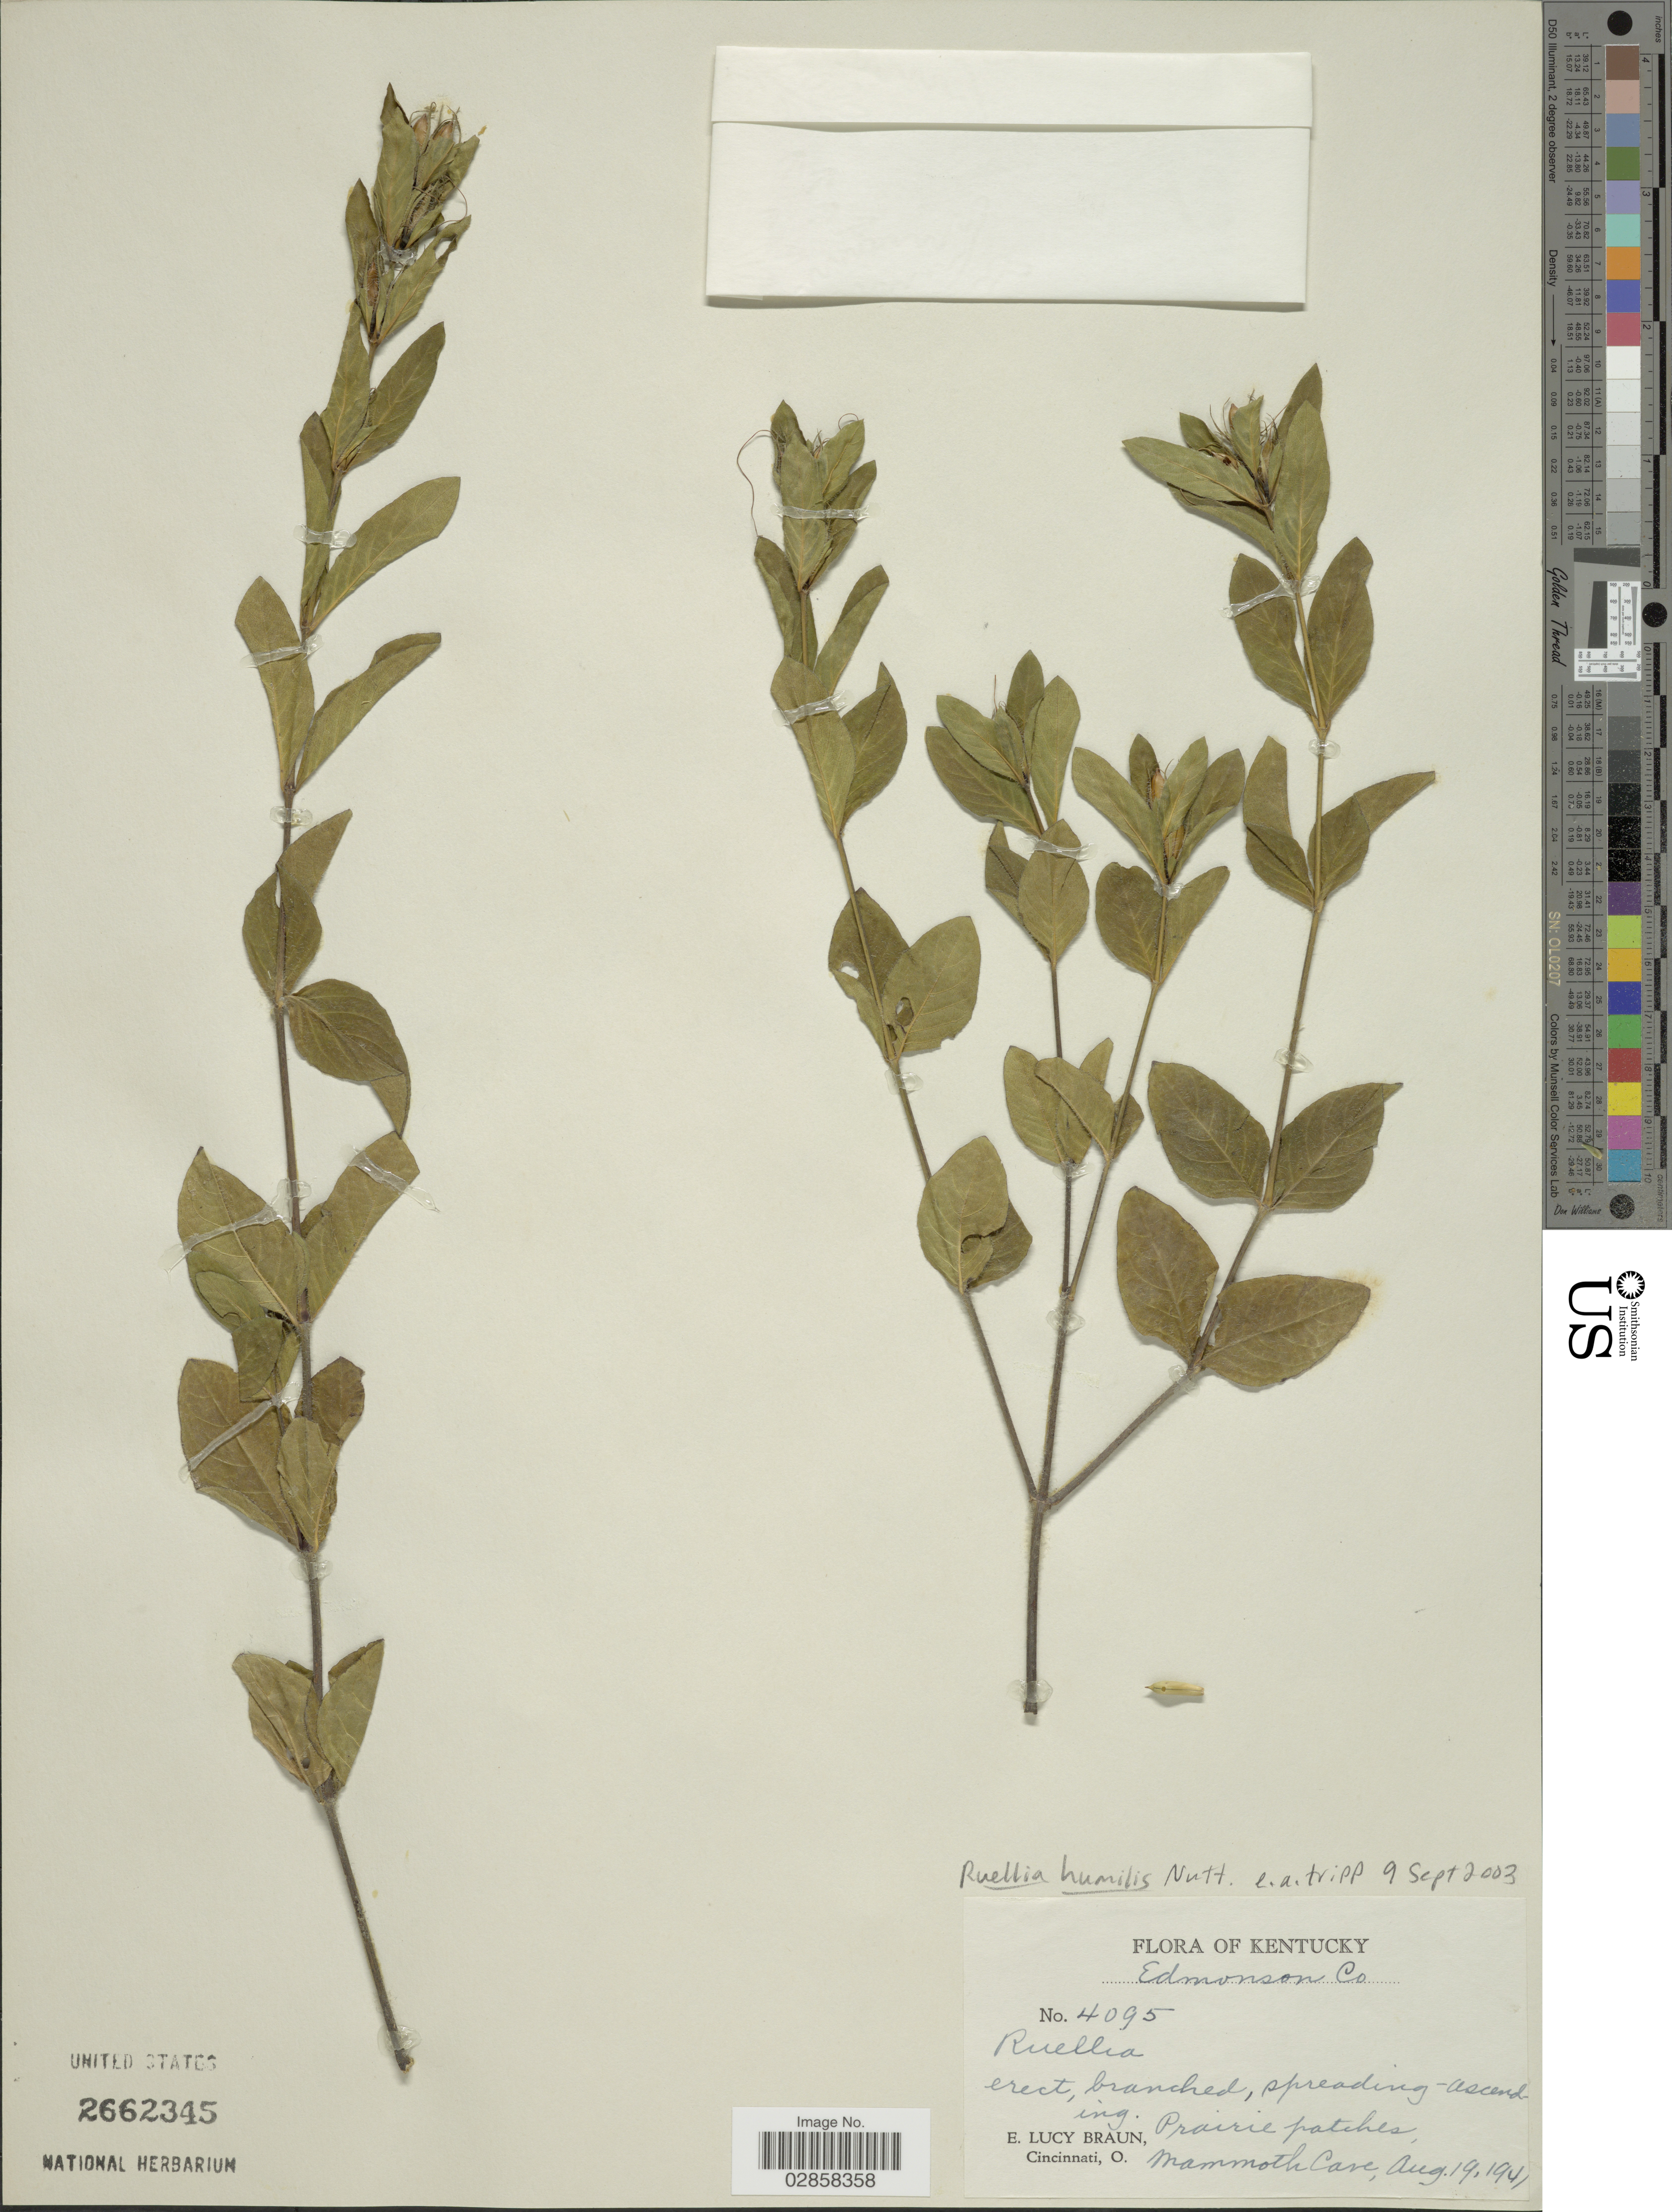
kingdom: Plantae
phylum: Tracheophyta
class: Magnoliopsida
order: Lamiales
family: Acanthaceae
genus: Ruellia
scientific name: Ruellia sp.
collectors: E. L. Braun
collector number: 4095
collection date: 1941-08-19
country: United States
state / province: Kentucky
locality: Edmonson Co. Mammoth Cave.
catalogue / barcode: US 2662345